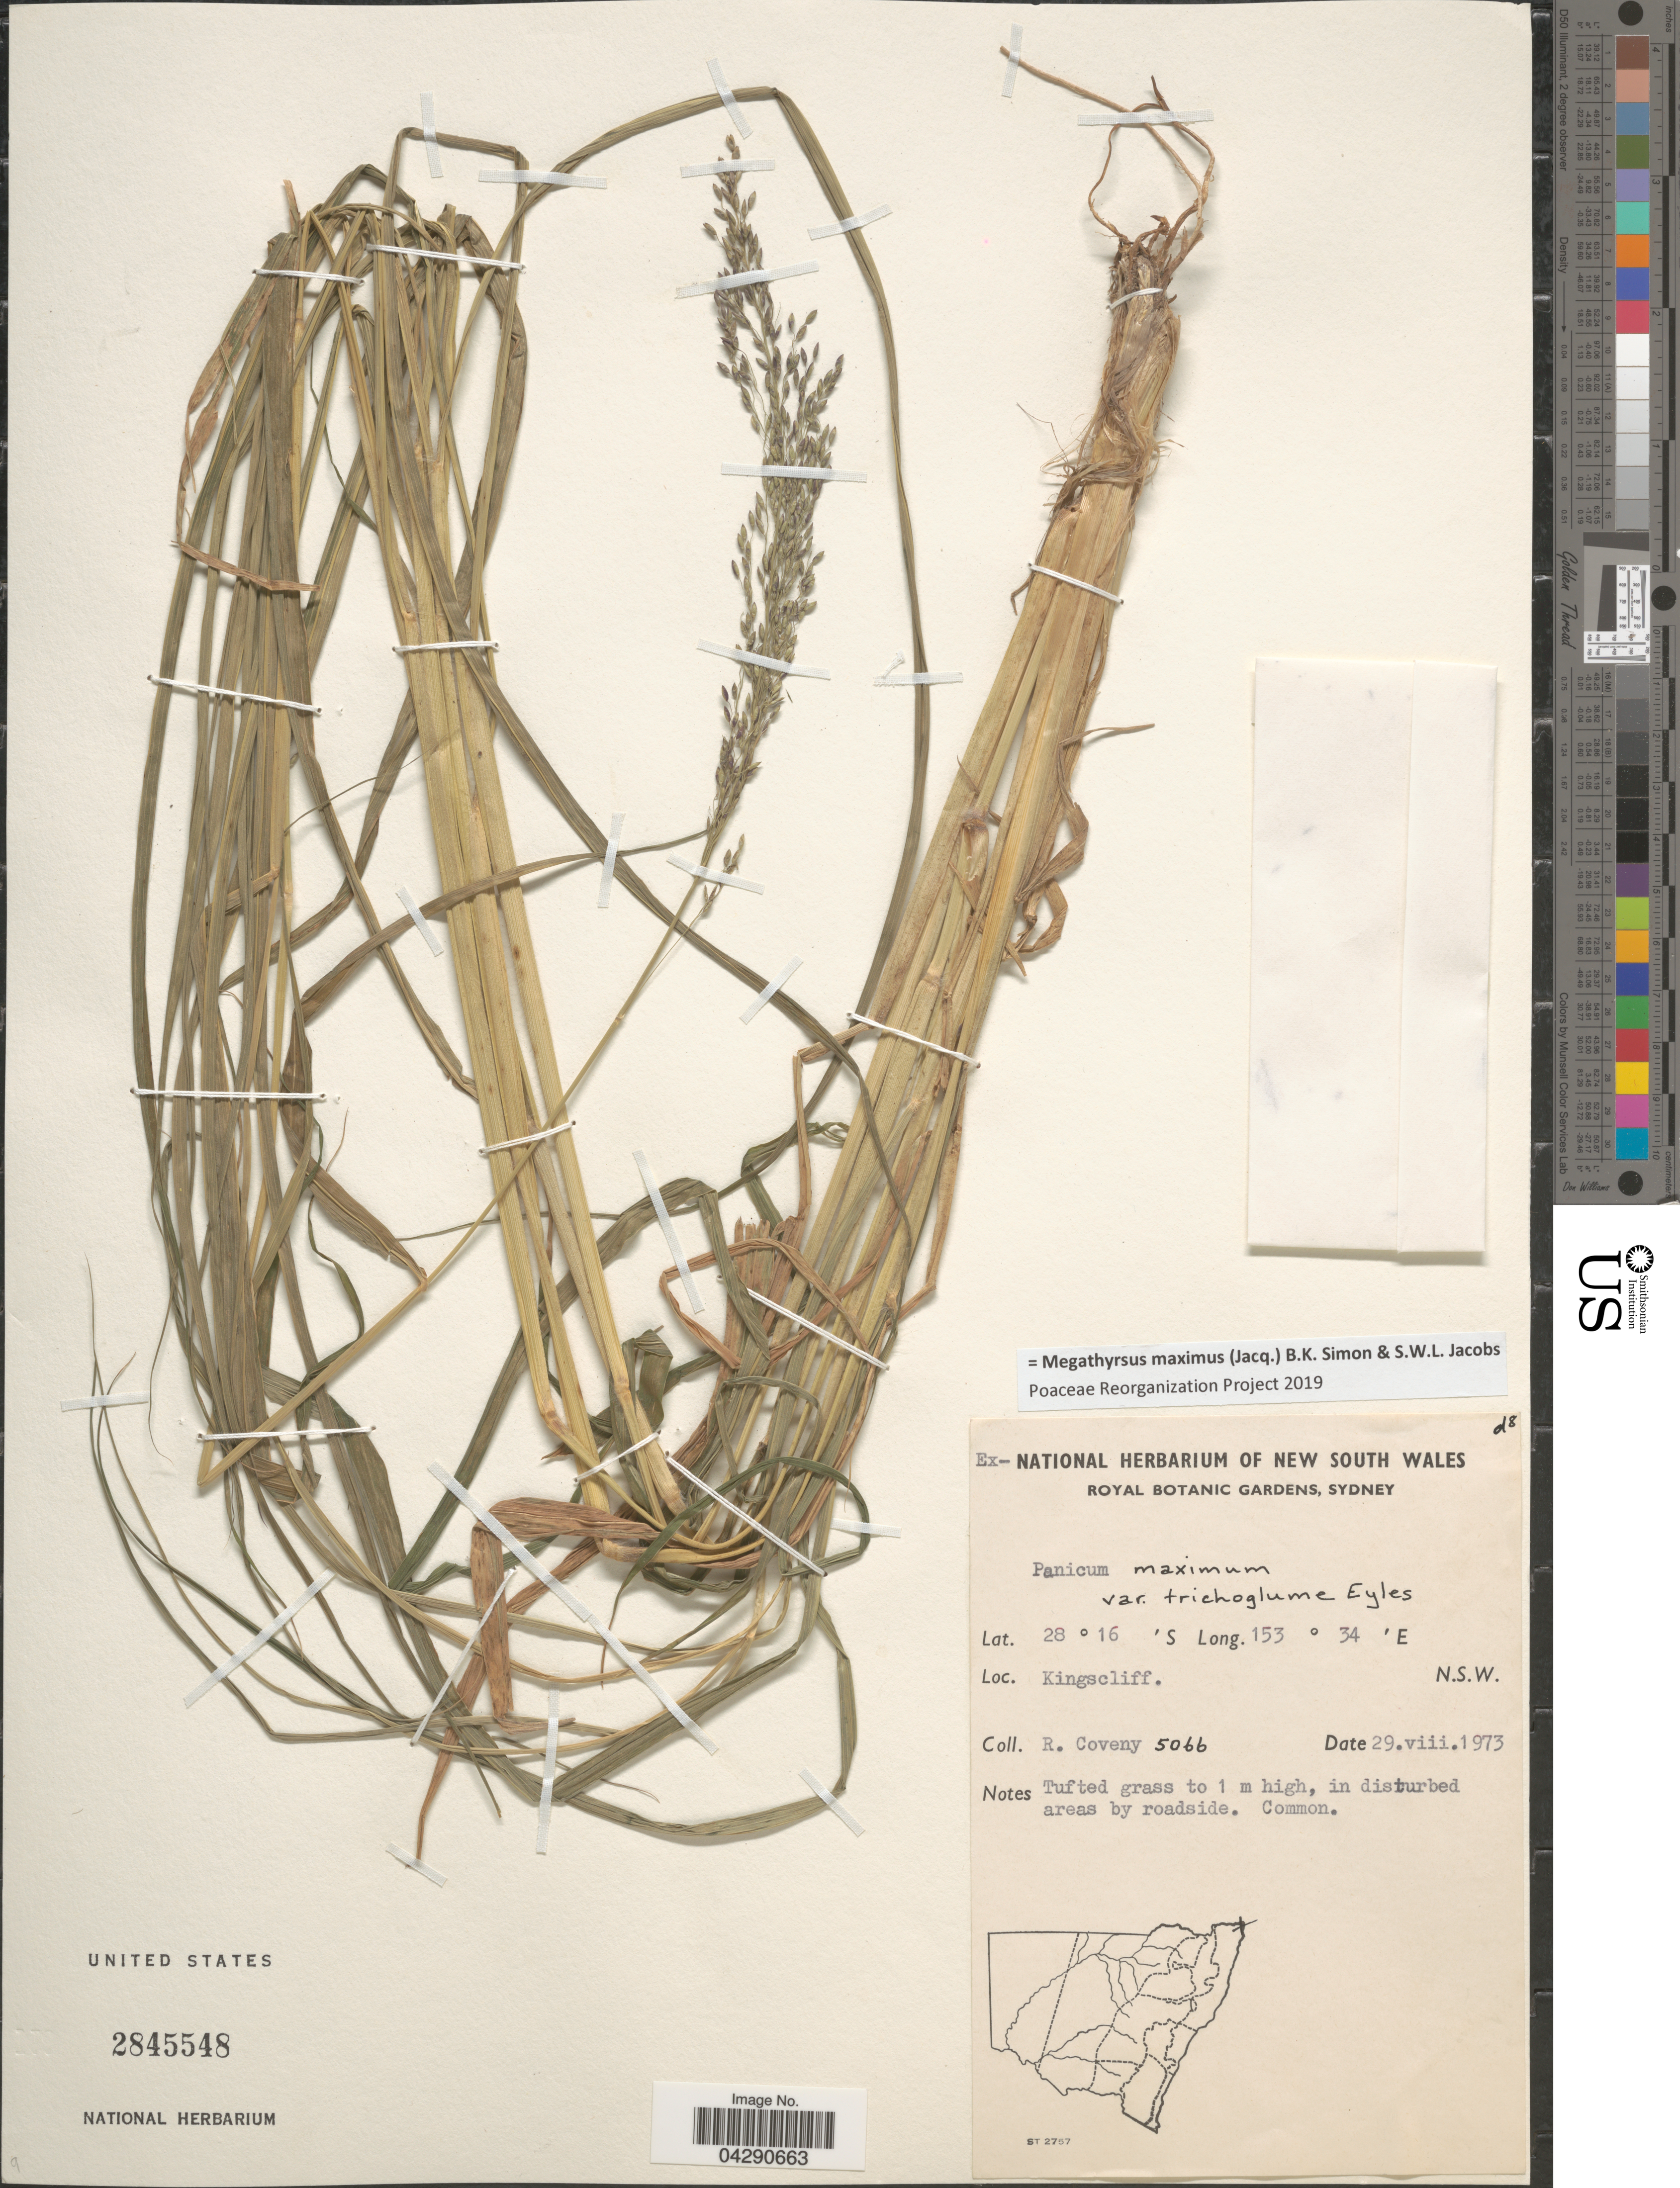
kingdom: Plantae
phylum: Tracheophyta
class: Liliopsida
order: Poales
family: Poaceae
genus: Megathyrsus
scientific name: Megathyrsus maximus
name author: (Jacq.) B.K. Simon & S.W.L. Jacobs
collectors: R. Coveny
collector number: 5066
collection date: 1973-08-29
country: Australia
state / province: New South Wales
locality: Kingscliff.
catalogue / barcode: US 2845548